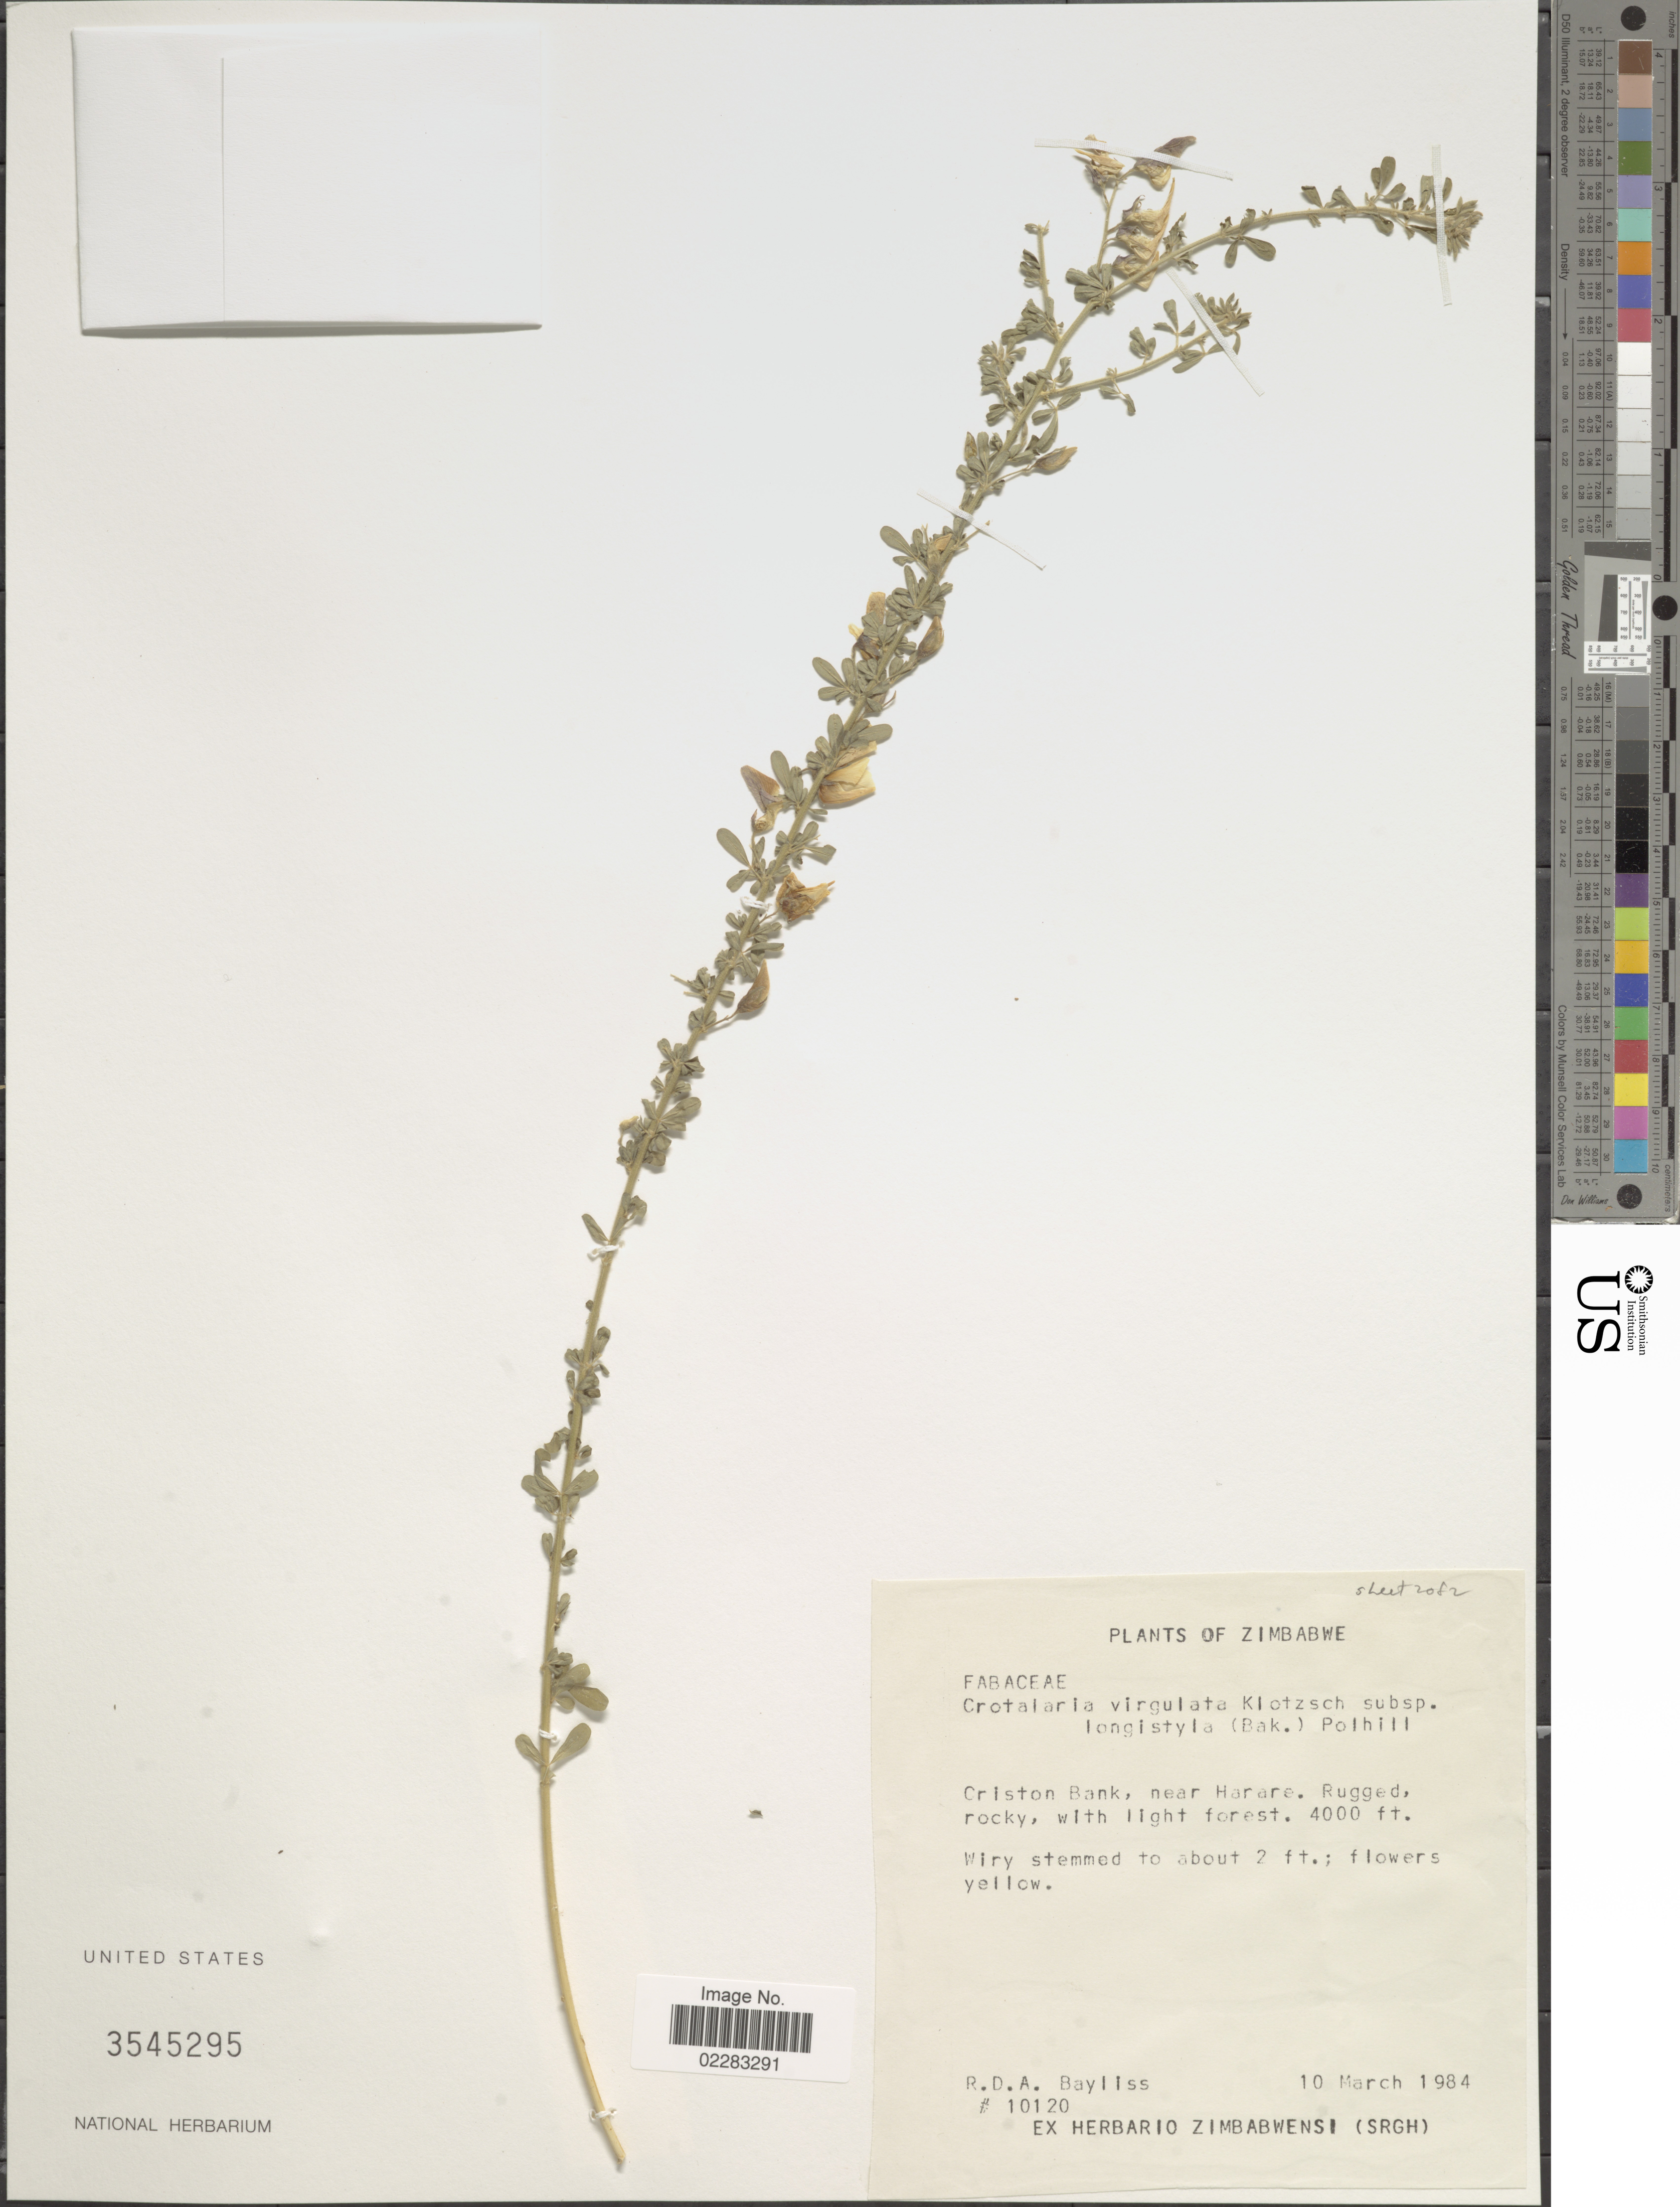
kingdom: Plantae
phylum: Tracheophyta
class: Magnoliopsida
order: Fabales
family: Fabaceae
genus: Crotalaria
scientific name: Crotalaria virgulata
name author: Klotzsch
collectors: R. Bayliss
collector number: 10120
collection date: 1984-03-10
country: Zimbabwe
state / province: Harare (city)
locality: Criston Bank, near Harare. Rugged, rock, with light forest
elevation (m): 1219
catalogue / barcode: US 3545295